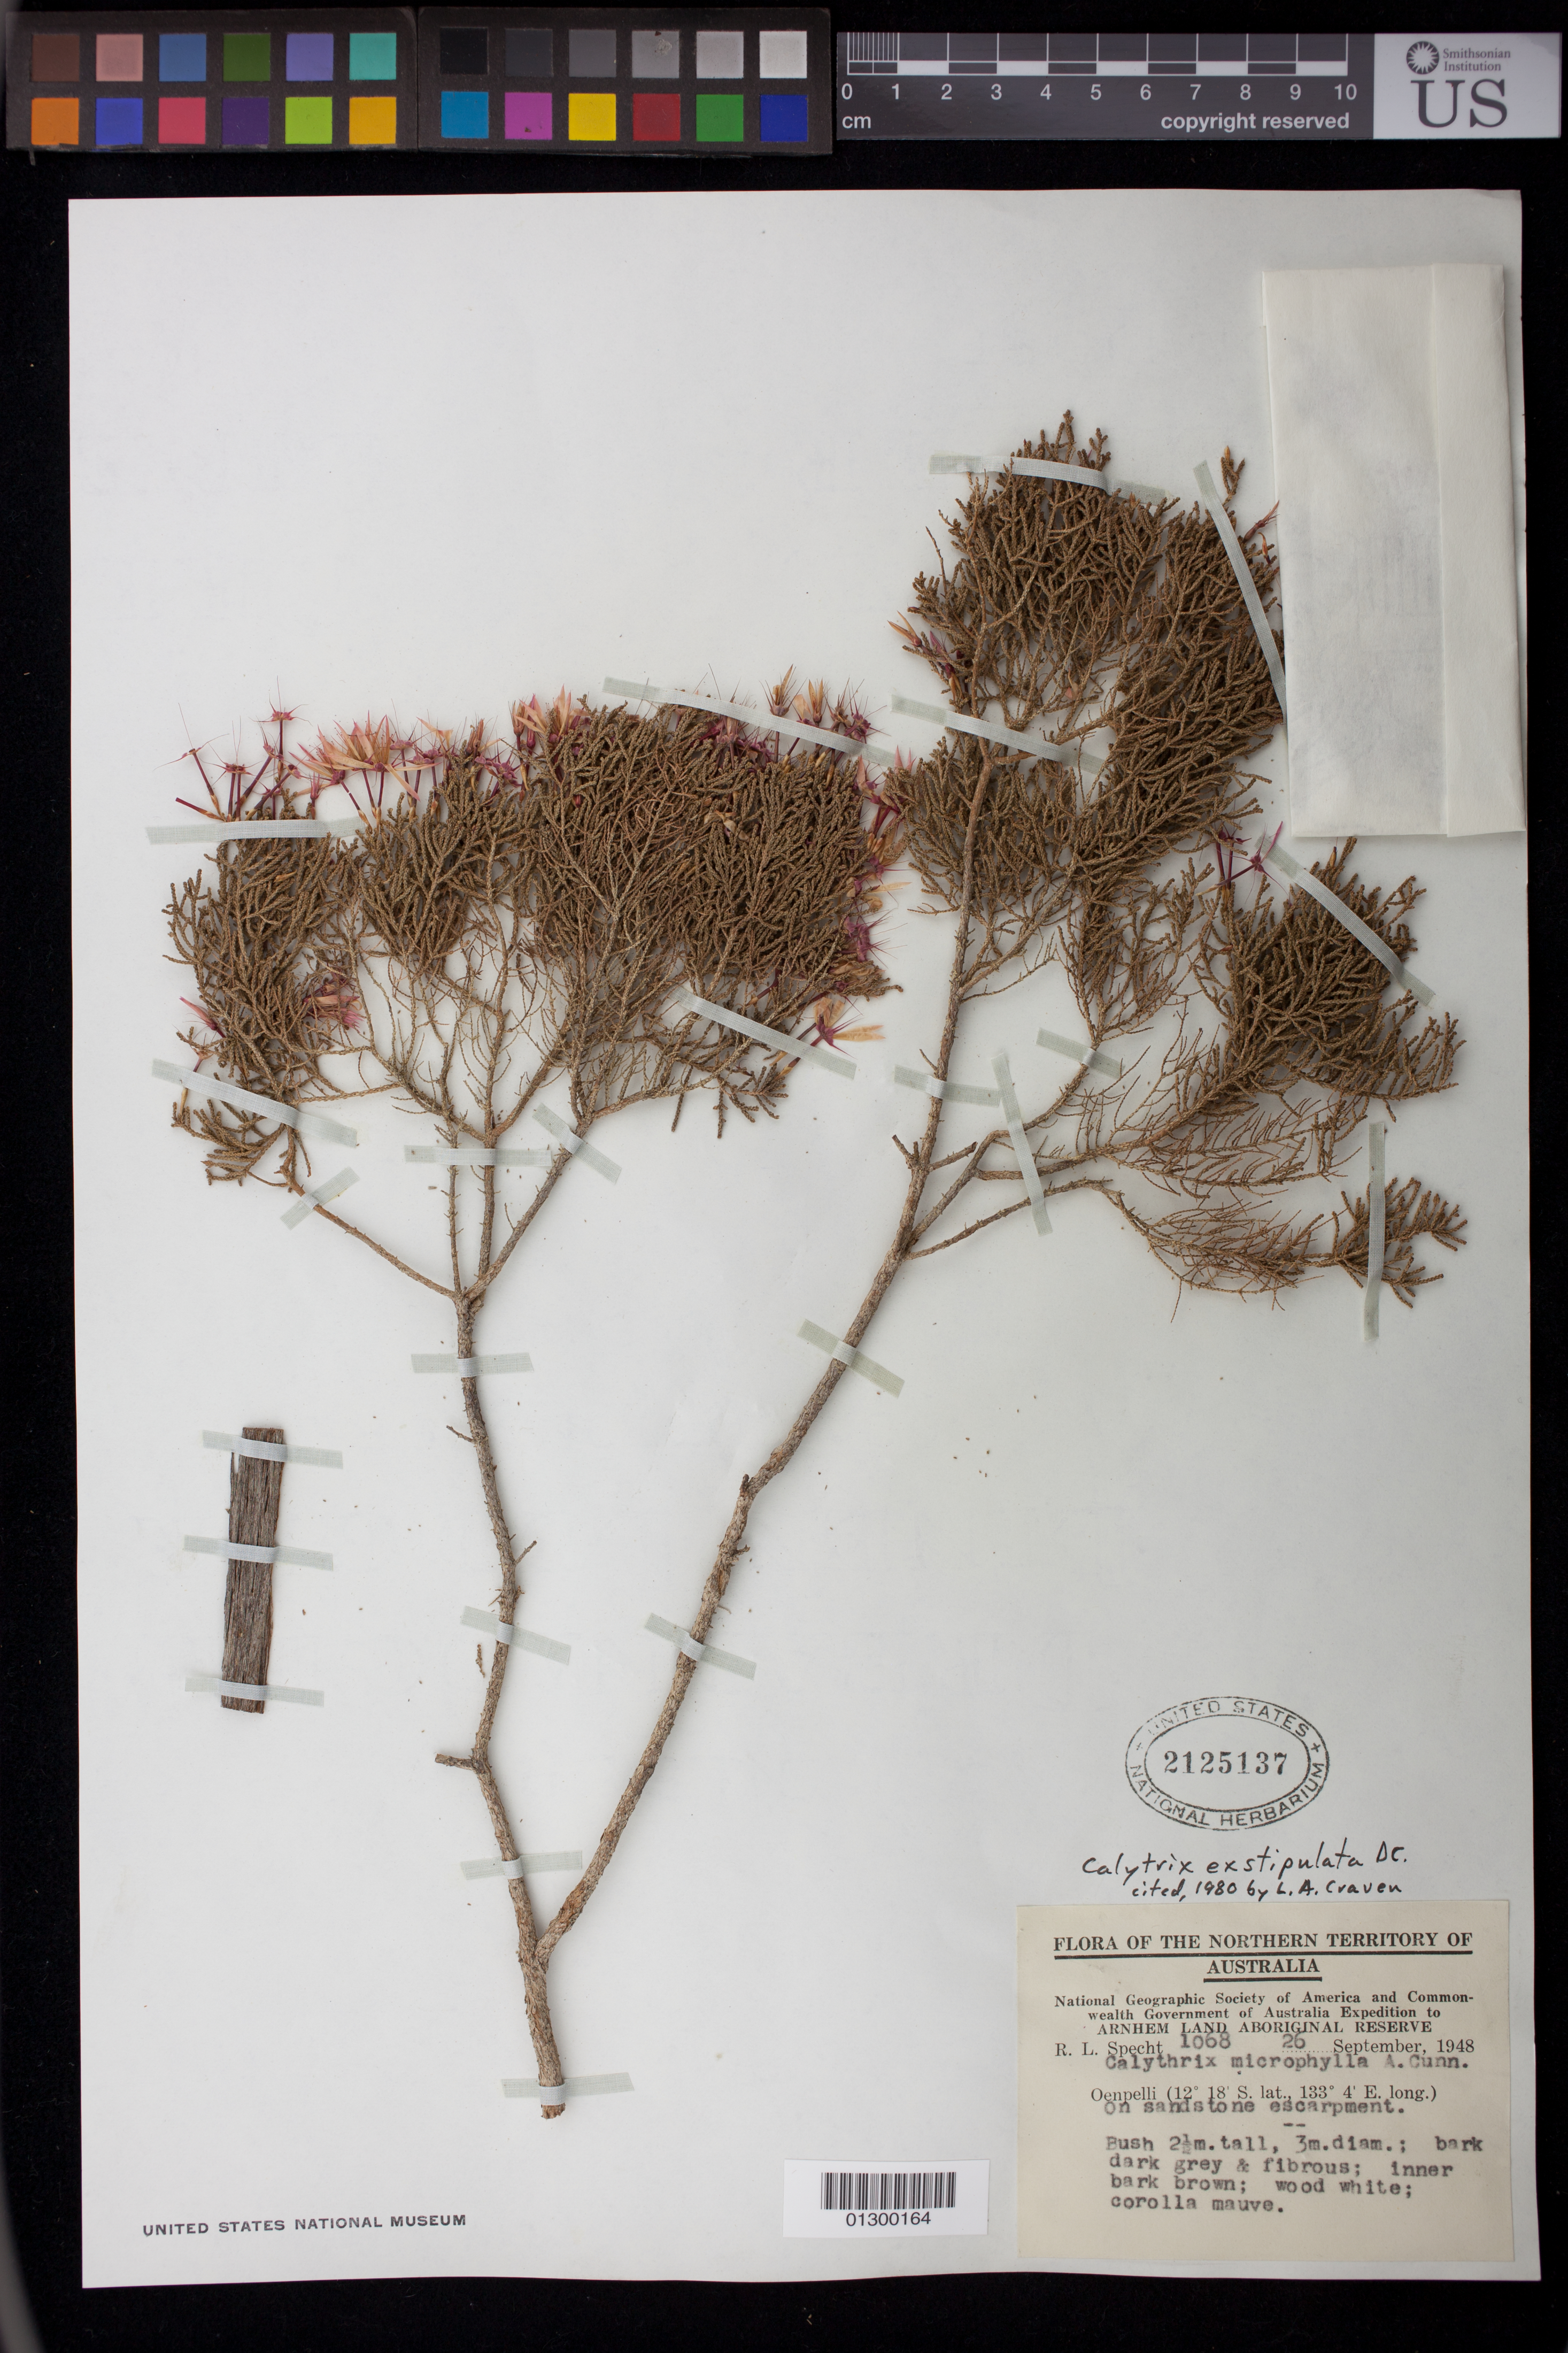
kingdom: Plantae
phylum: Tracheophyta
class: Magnoliopsida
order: Myrtales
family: Myrtaceae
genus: Calytrix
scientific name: Calytrix exstipulata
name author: D.C.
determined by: Craven, L. A.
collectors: R. L. Specht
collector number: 1068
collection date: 1948-09-26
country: Australia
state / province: Northern Territory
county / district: West Arnhem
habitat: On sandstone escarpment.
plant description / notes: Bush 2.5 m. tall, 3 m. diam.; bark dark grey and fibrous; innner bark brown; wood white; corolla mauve.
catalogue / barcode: US 2125137